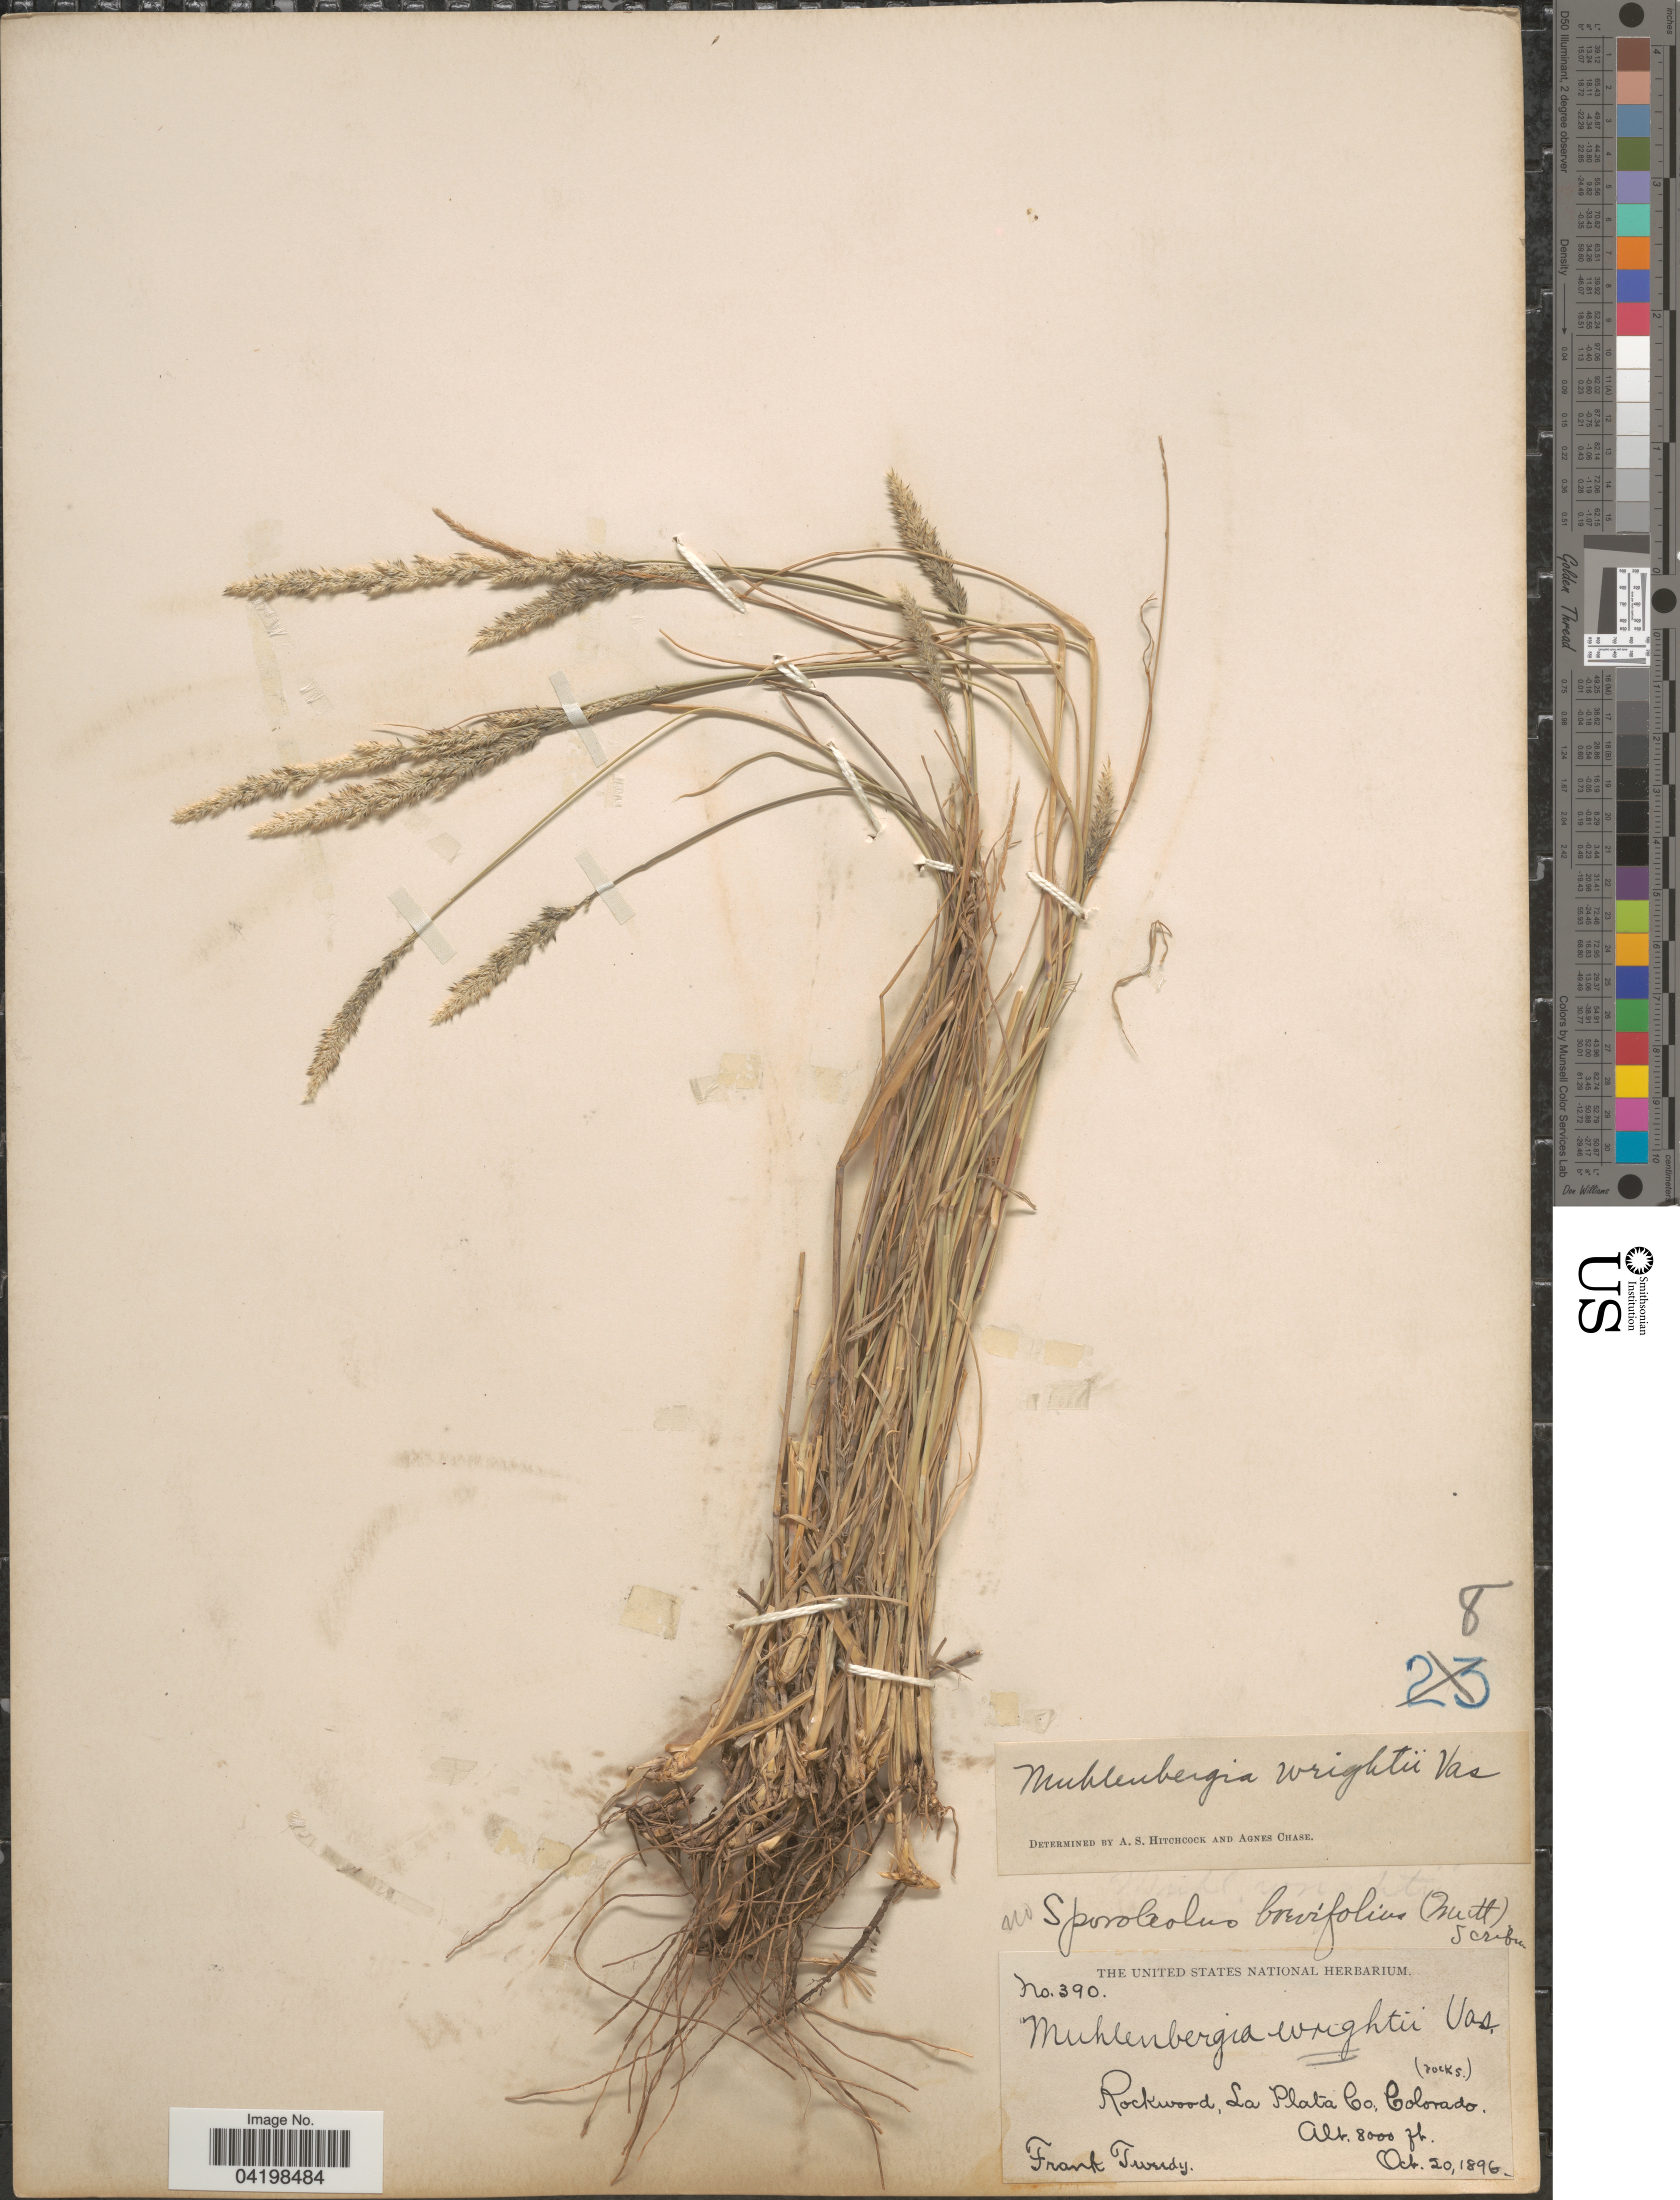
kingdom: Plantae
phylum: Tracheophyta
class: Liliopsida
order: Poales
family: Poaceae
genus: Muhlenbergia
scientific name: Muhlenbergia wrightii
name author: Vasey ex J.M. Coult.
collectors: F. Tweedy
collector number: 390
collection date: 1896-10-20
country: United States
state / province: Colorado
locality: Rockwood, La Plata Co.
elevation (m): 2438